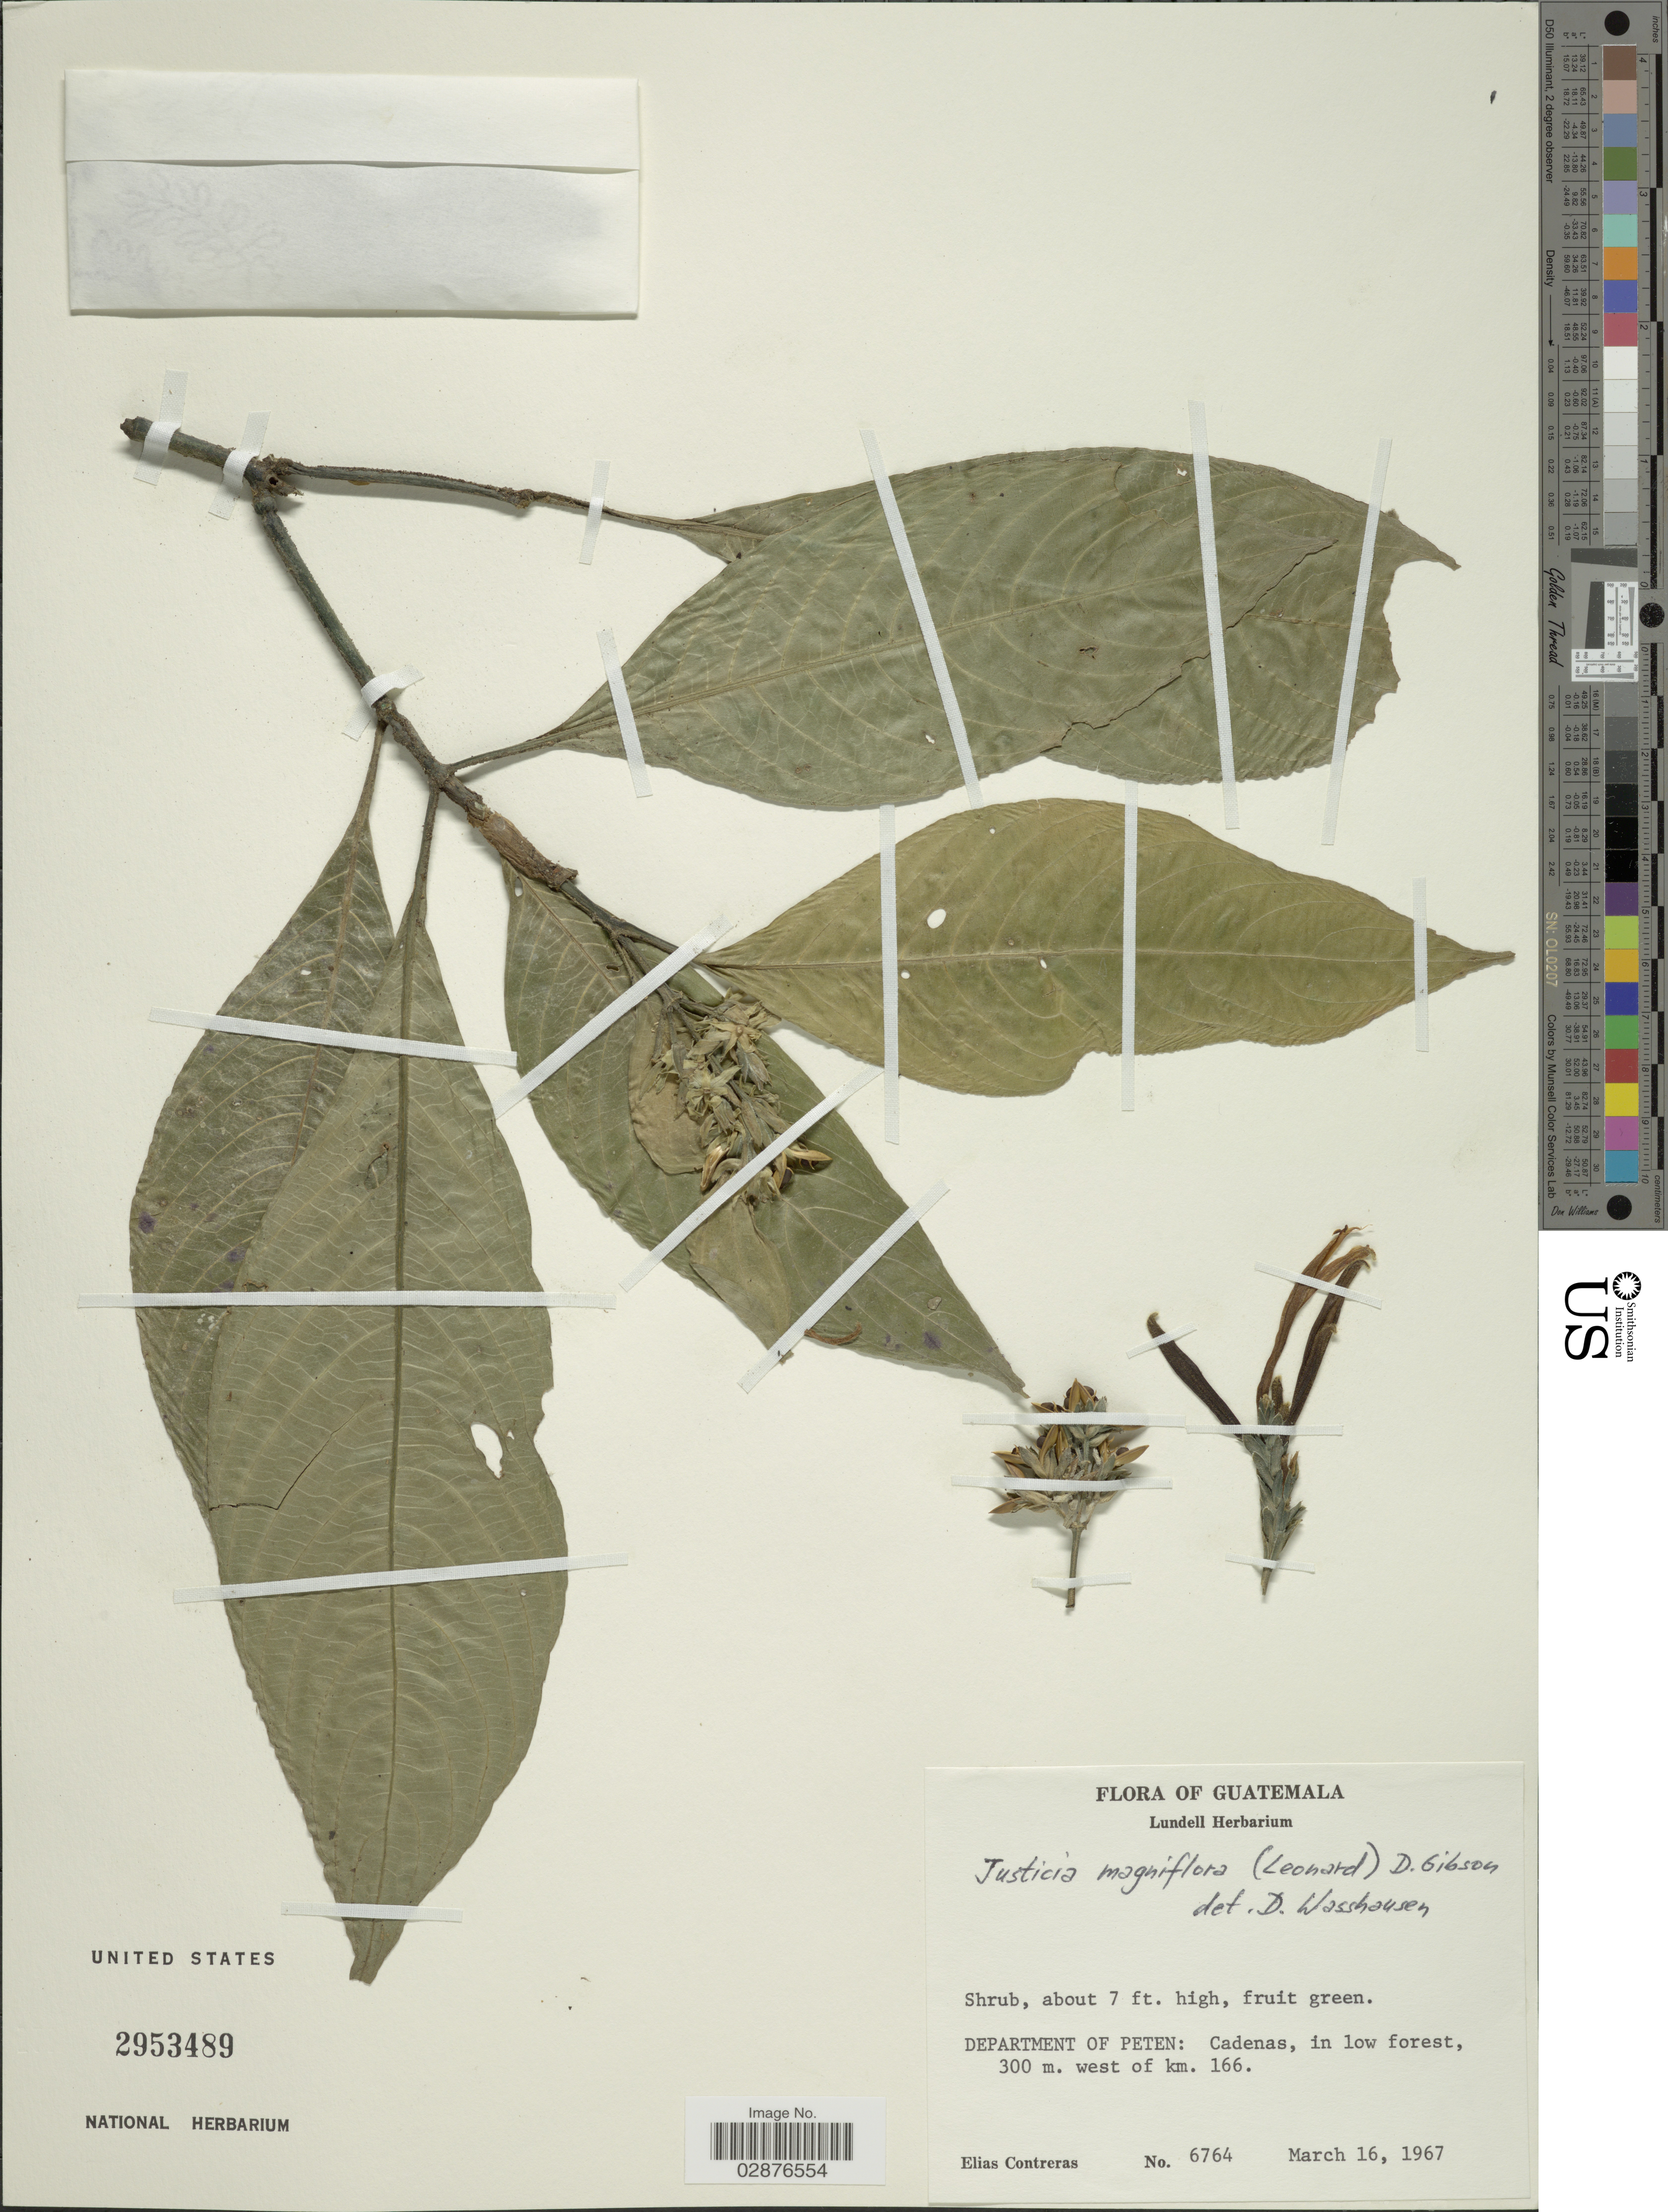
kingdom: Plantae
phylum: Tracheophyta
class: Magnoliopsida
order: Lamiales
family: Acanthaceae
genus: Justicia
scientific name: Justicia magniflora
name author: (S.F. Blake) D.N. Gibson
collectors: E. Contreras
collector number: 6764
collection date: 1967-03-16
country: Guatemala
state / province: El Petén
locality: Department of Peten: Cadenas. west of km. 166.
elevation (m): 300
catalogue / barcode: US 2953489